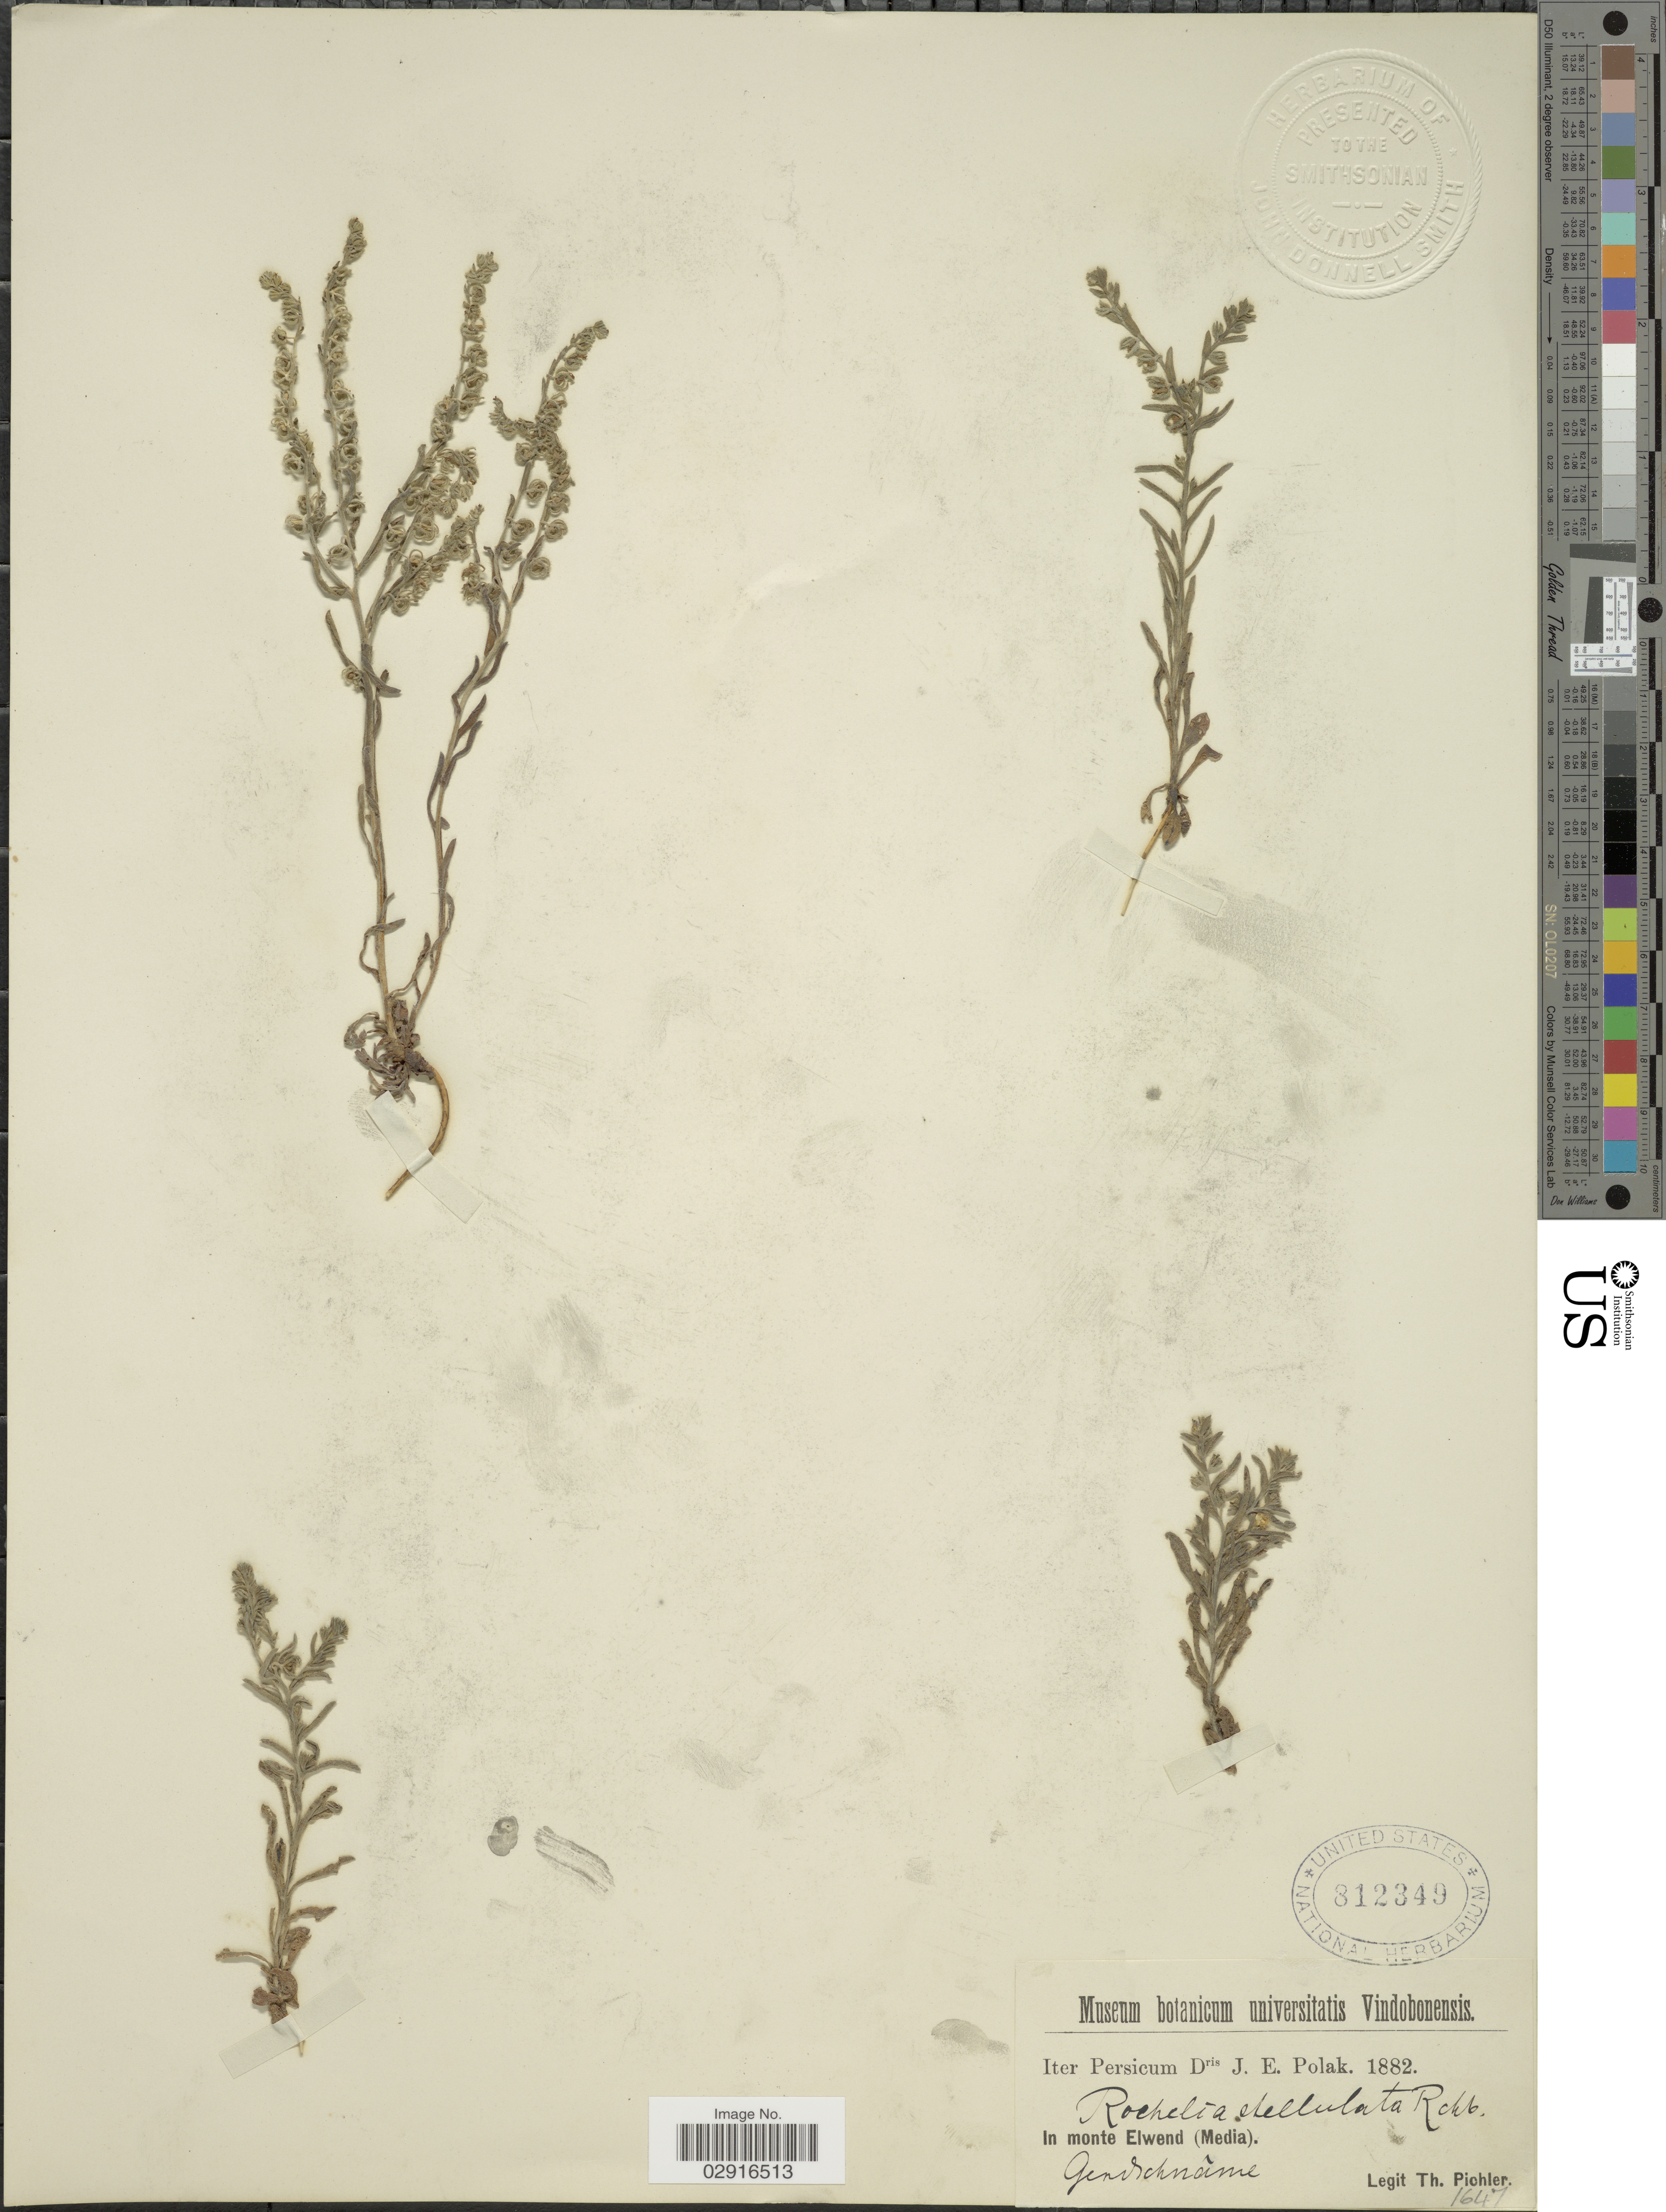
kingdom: Plantae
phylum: Tracheophyta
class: Magnoliopsida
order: Boraginales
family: Boraginaceae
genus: Rochelia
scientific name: Rochelia stellulata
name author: Rchb. f.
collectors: T. Pichler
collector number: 1647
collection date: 1882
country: Iran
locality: Iter Persicum. In monte Elwend (Media). Gendschnâme [interpreted] [unsure placement].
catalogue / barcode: US 812349